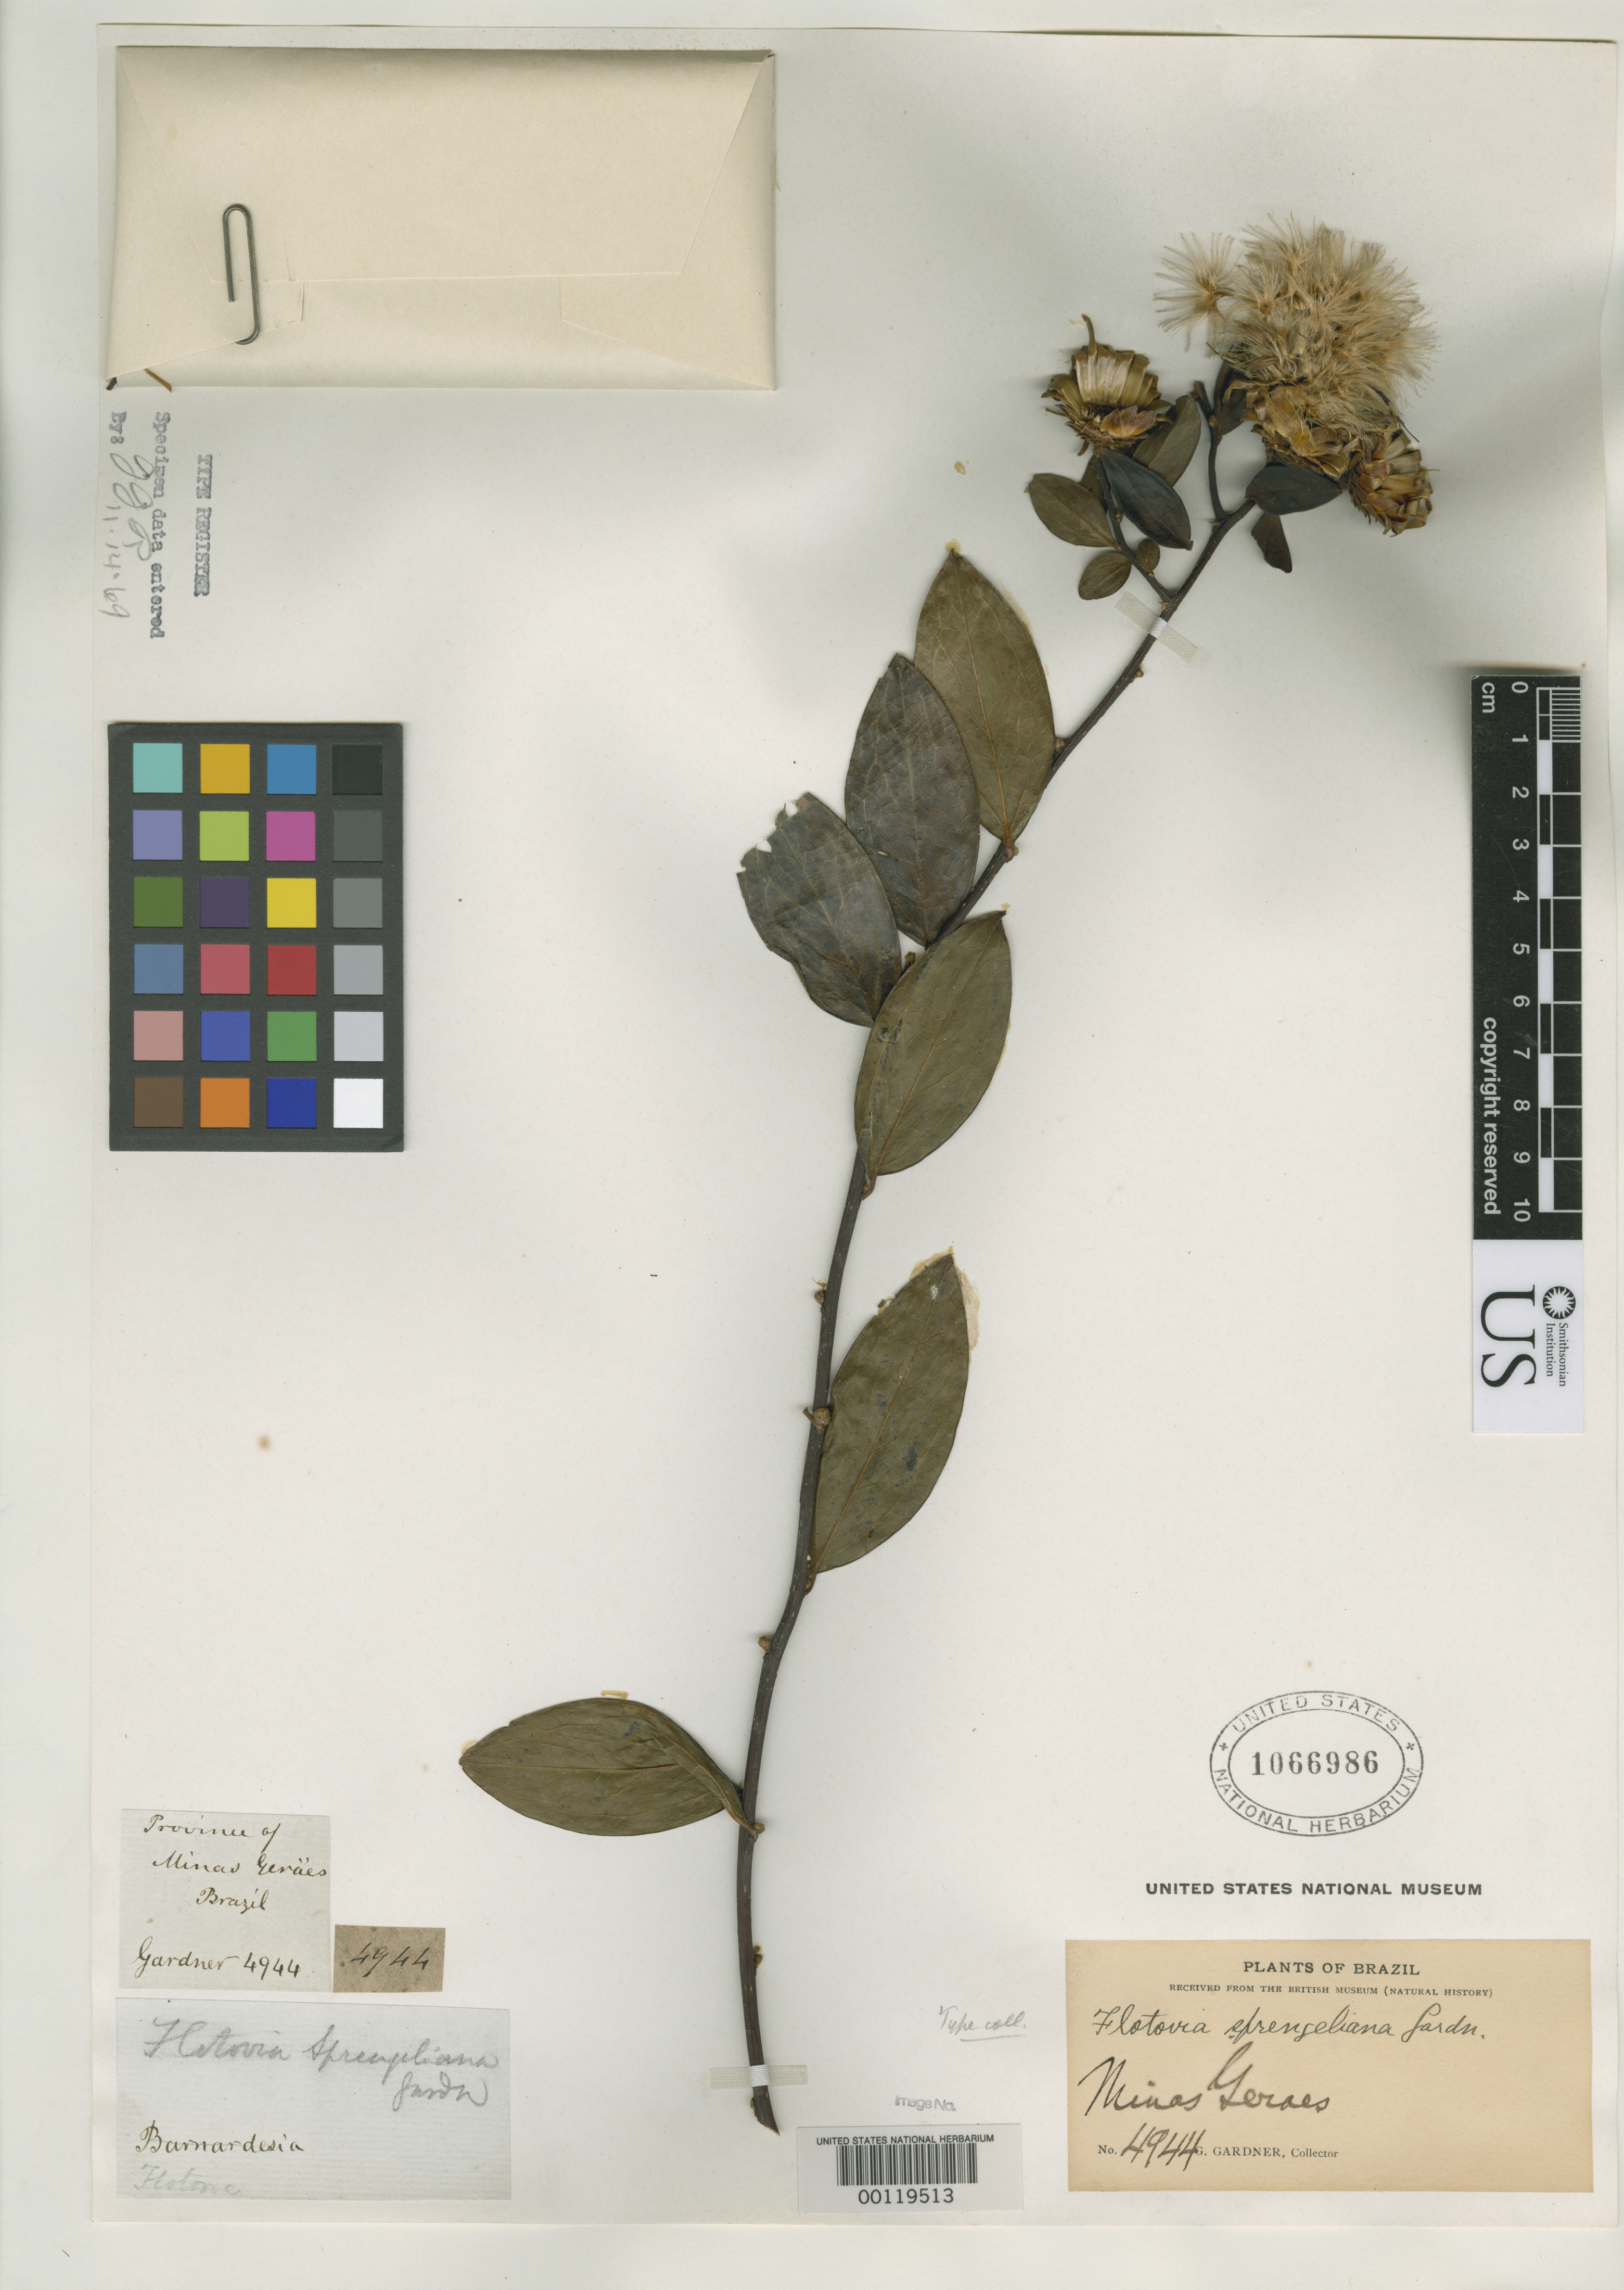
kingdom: Plantae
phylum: Tracheophyta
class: Magnoliopsida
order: Asterales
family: Asteraceae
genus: Flotovia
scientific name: Flotovia sprengeliana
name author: Gardner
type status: Isotype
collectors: G. Gardner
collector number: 4944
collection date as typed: Aug 1840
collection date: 1840-08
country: Brazil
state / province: Minas Gerais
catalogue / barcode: US 1066986